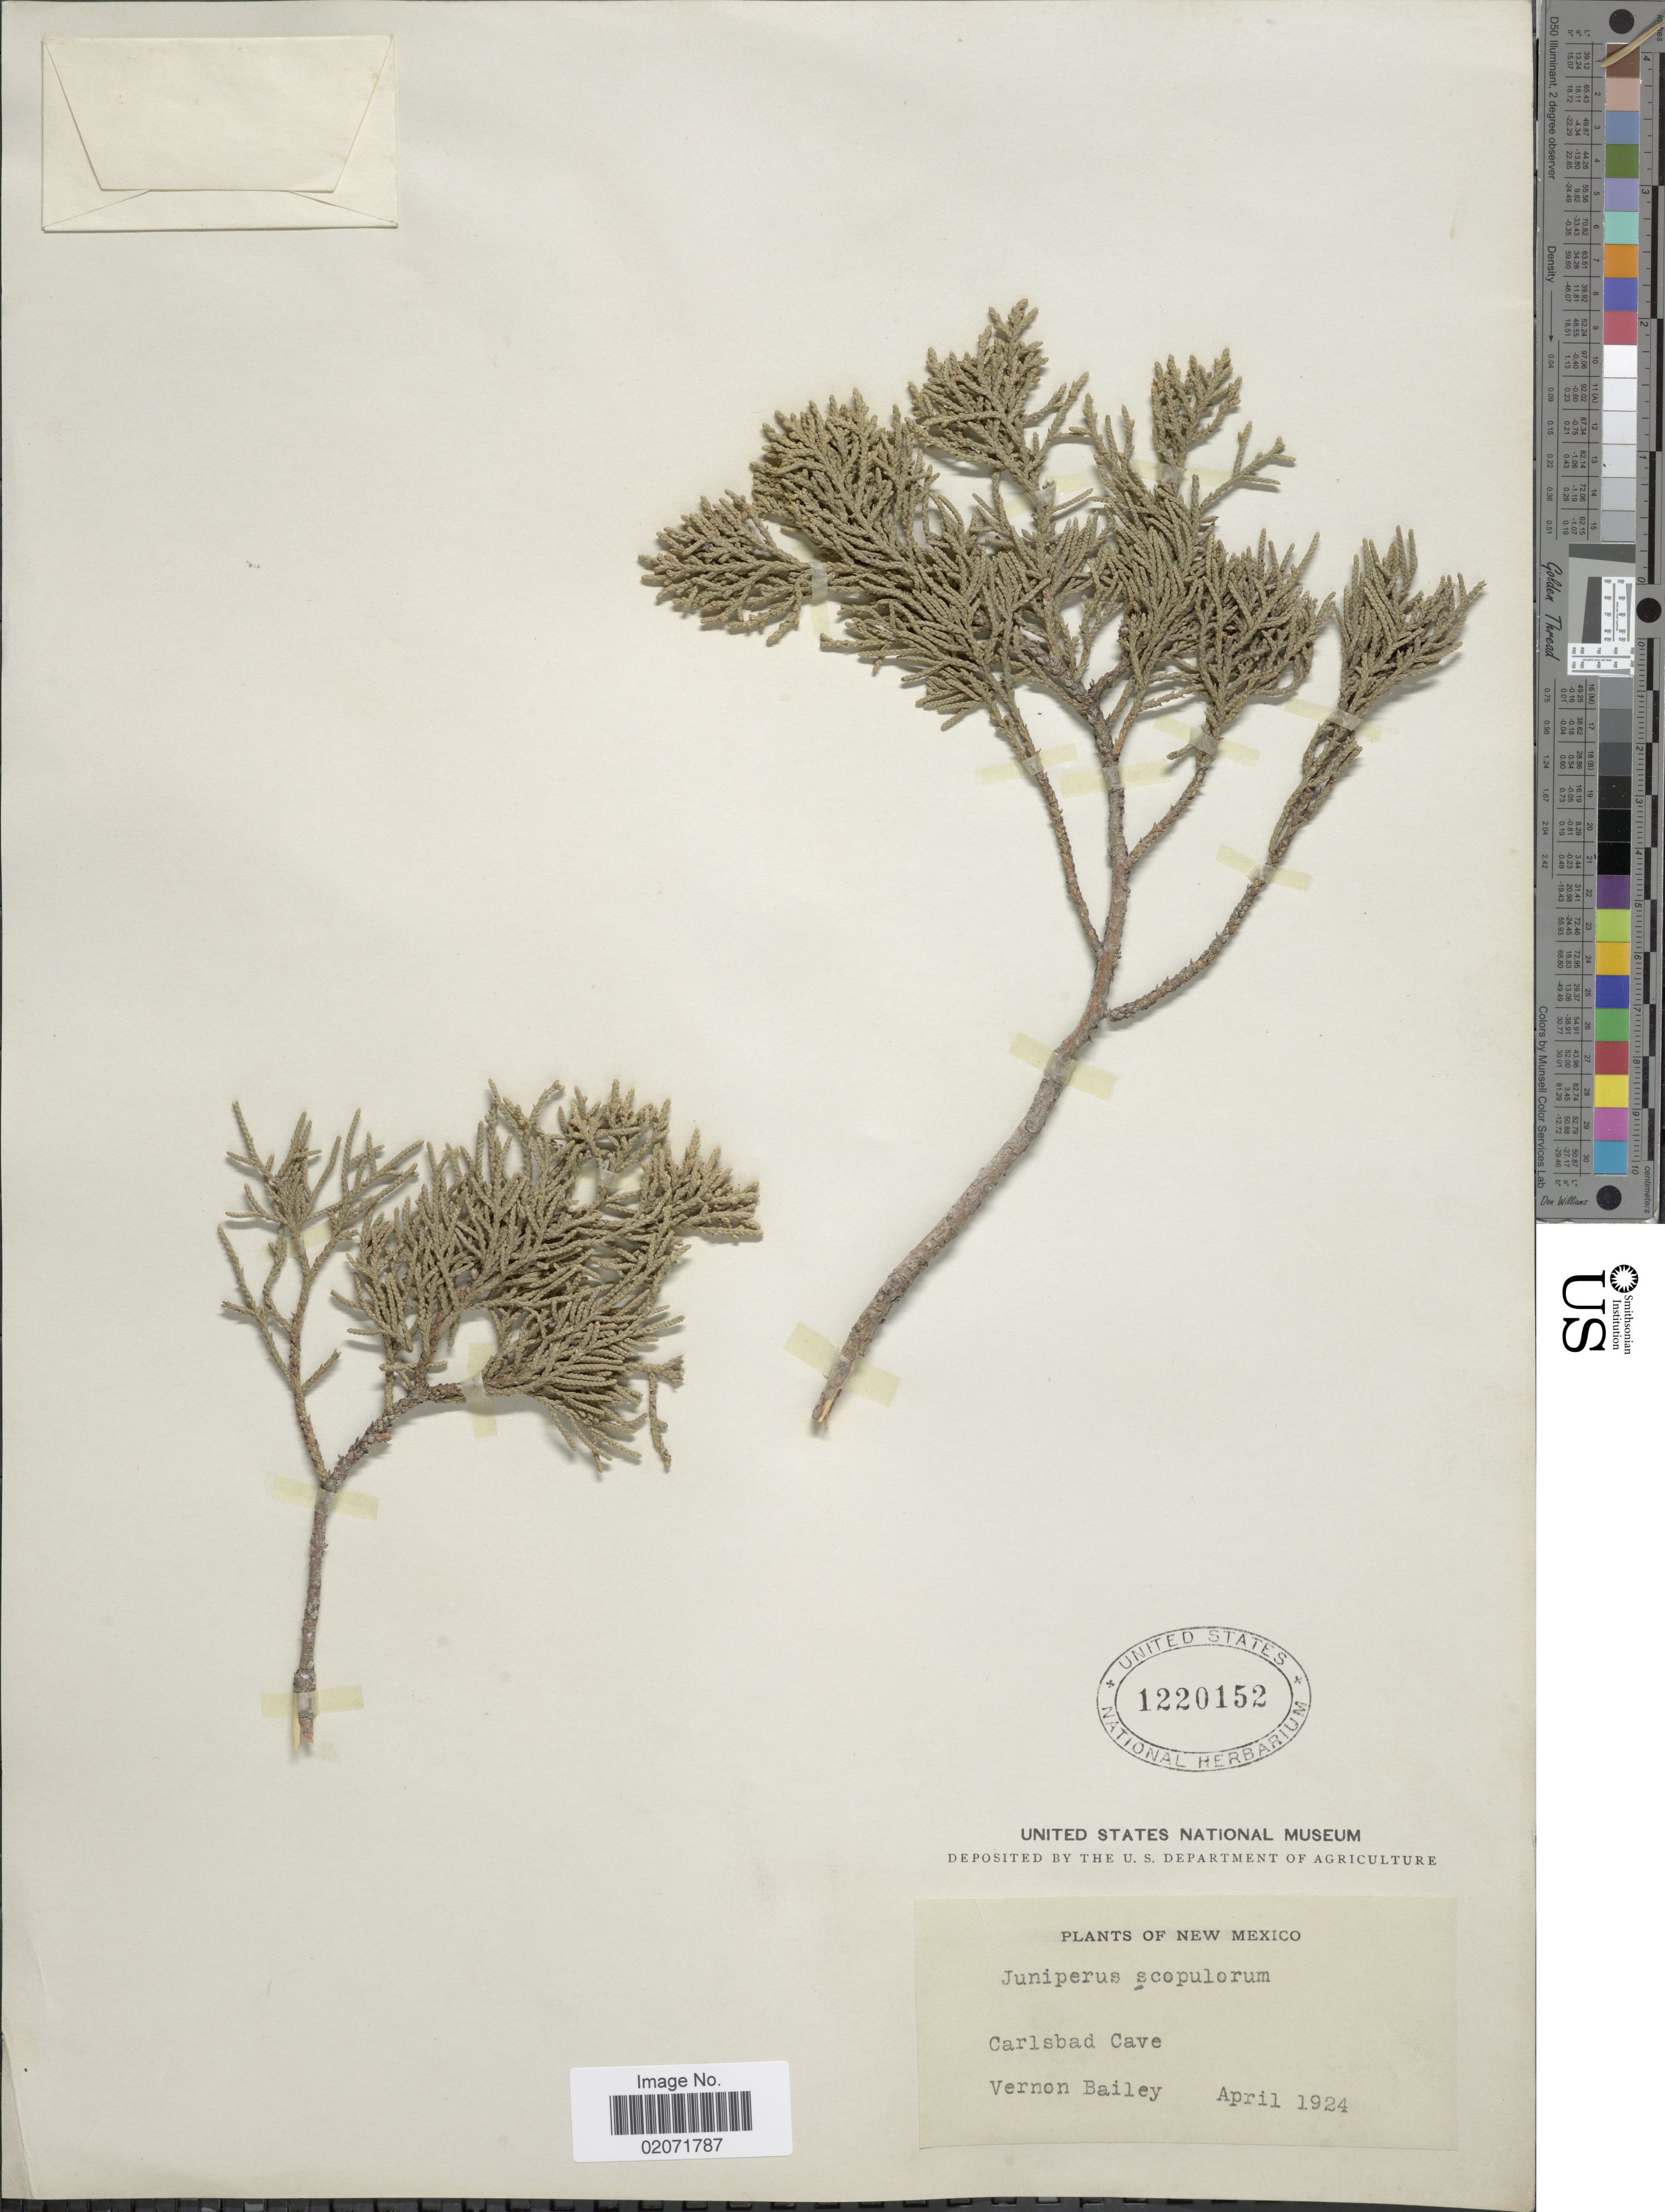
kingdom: Plantae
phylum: Tracheophyta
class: Pinopsida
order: Pinales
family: Cupressaceae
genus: Juniperus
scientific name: Juniperus scopulorum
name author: Sarg.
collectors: V. O. Bailey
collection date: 1924-04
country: United States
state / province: New Mexico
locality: Carlsbad Cave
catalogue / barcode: US 1220152